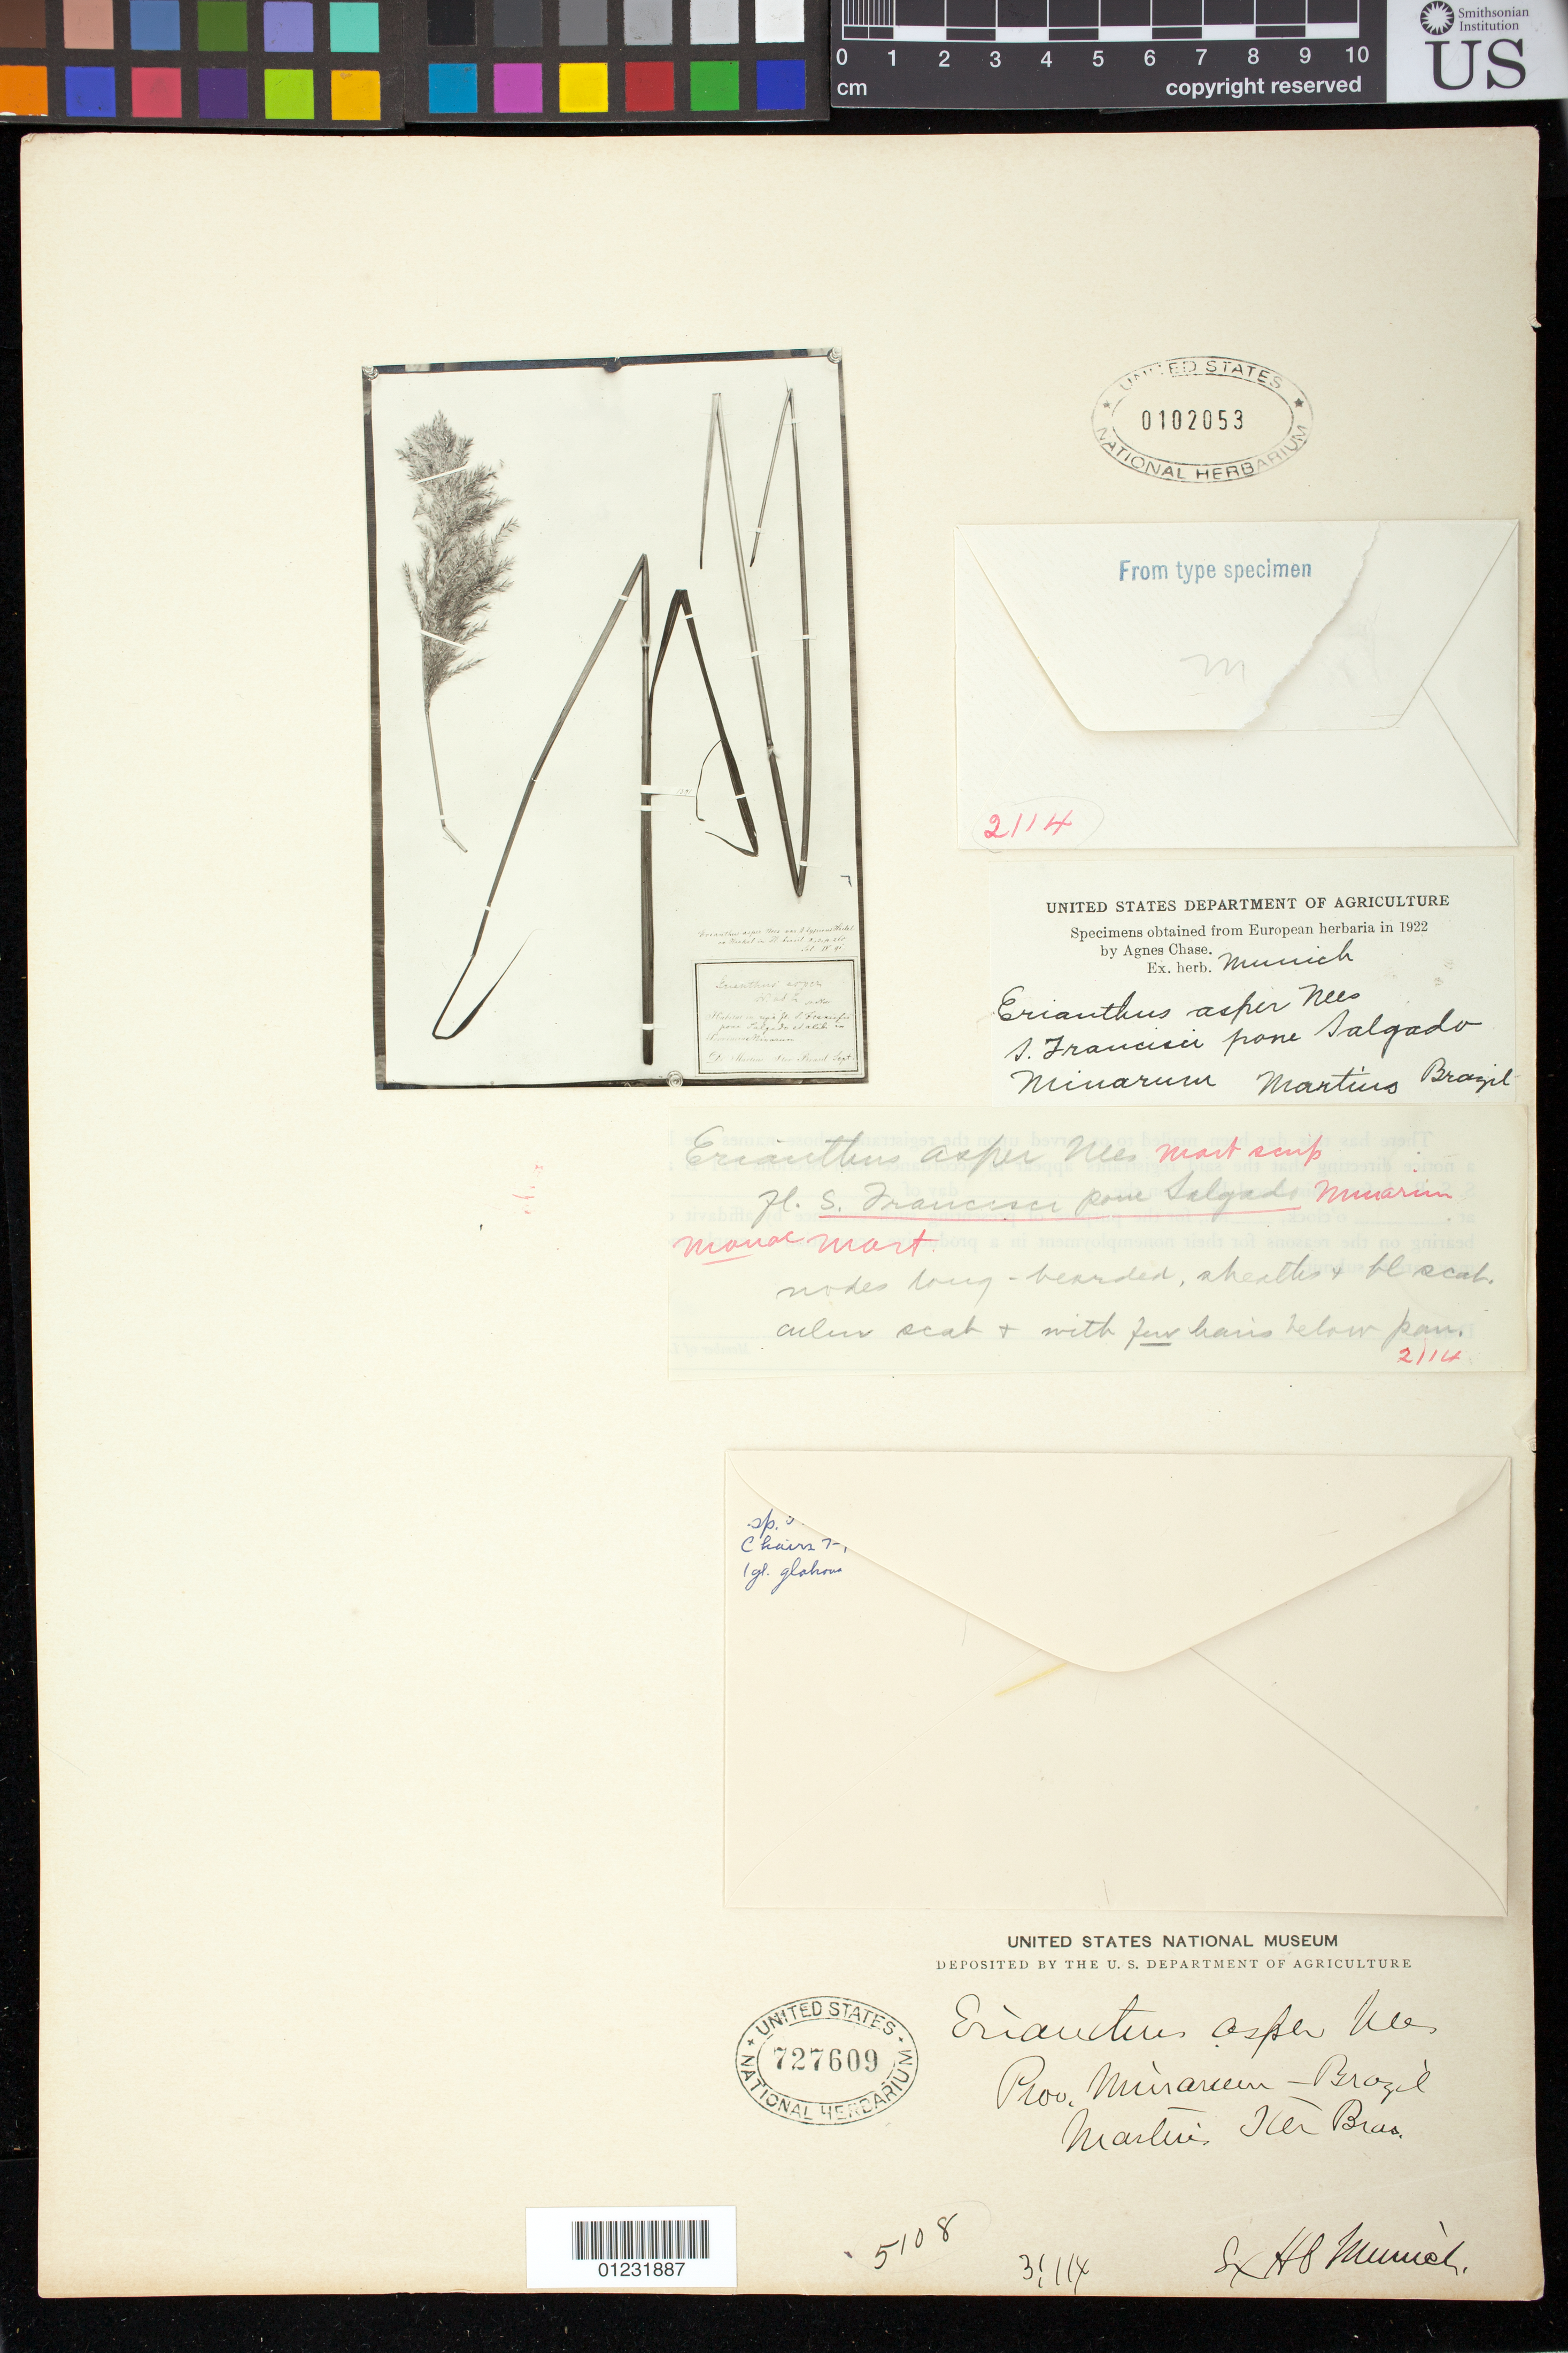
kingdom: Plantae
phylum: Tracheophyta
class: Liliopsida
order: Poales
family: Poaceae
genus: Erianthus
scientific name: Erianthus asper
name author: Nees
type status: Isotype Fragment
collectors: C. F. Martius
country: Brazil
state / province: Minas Gerais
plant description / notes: Fragmentary material of type specimen ex herb. Munich.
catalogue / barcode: US 727609